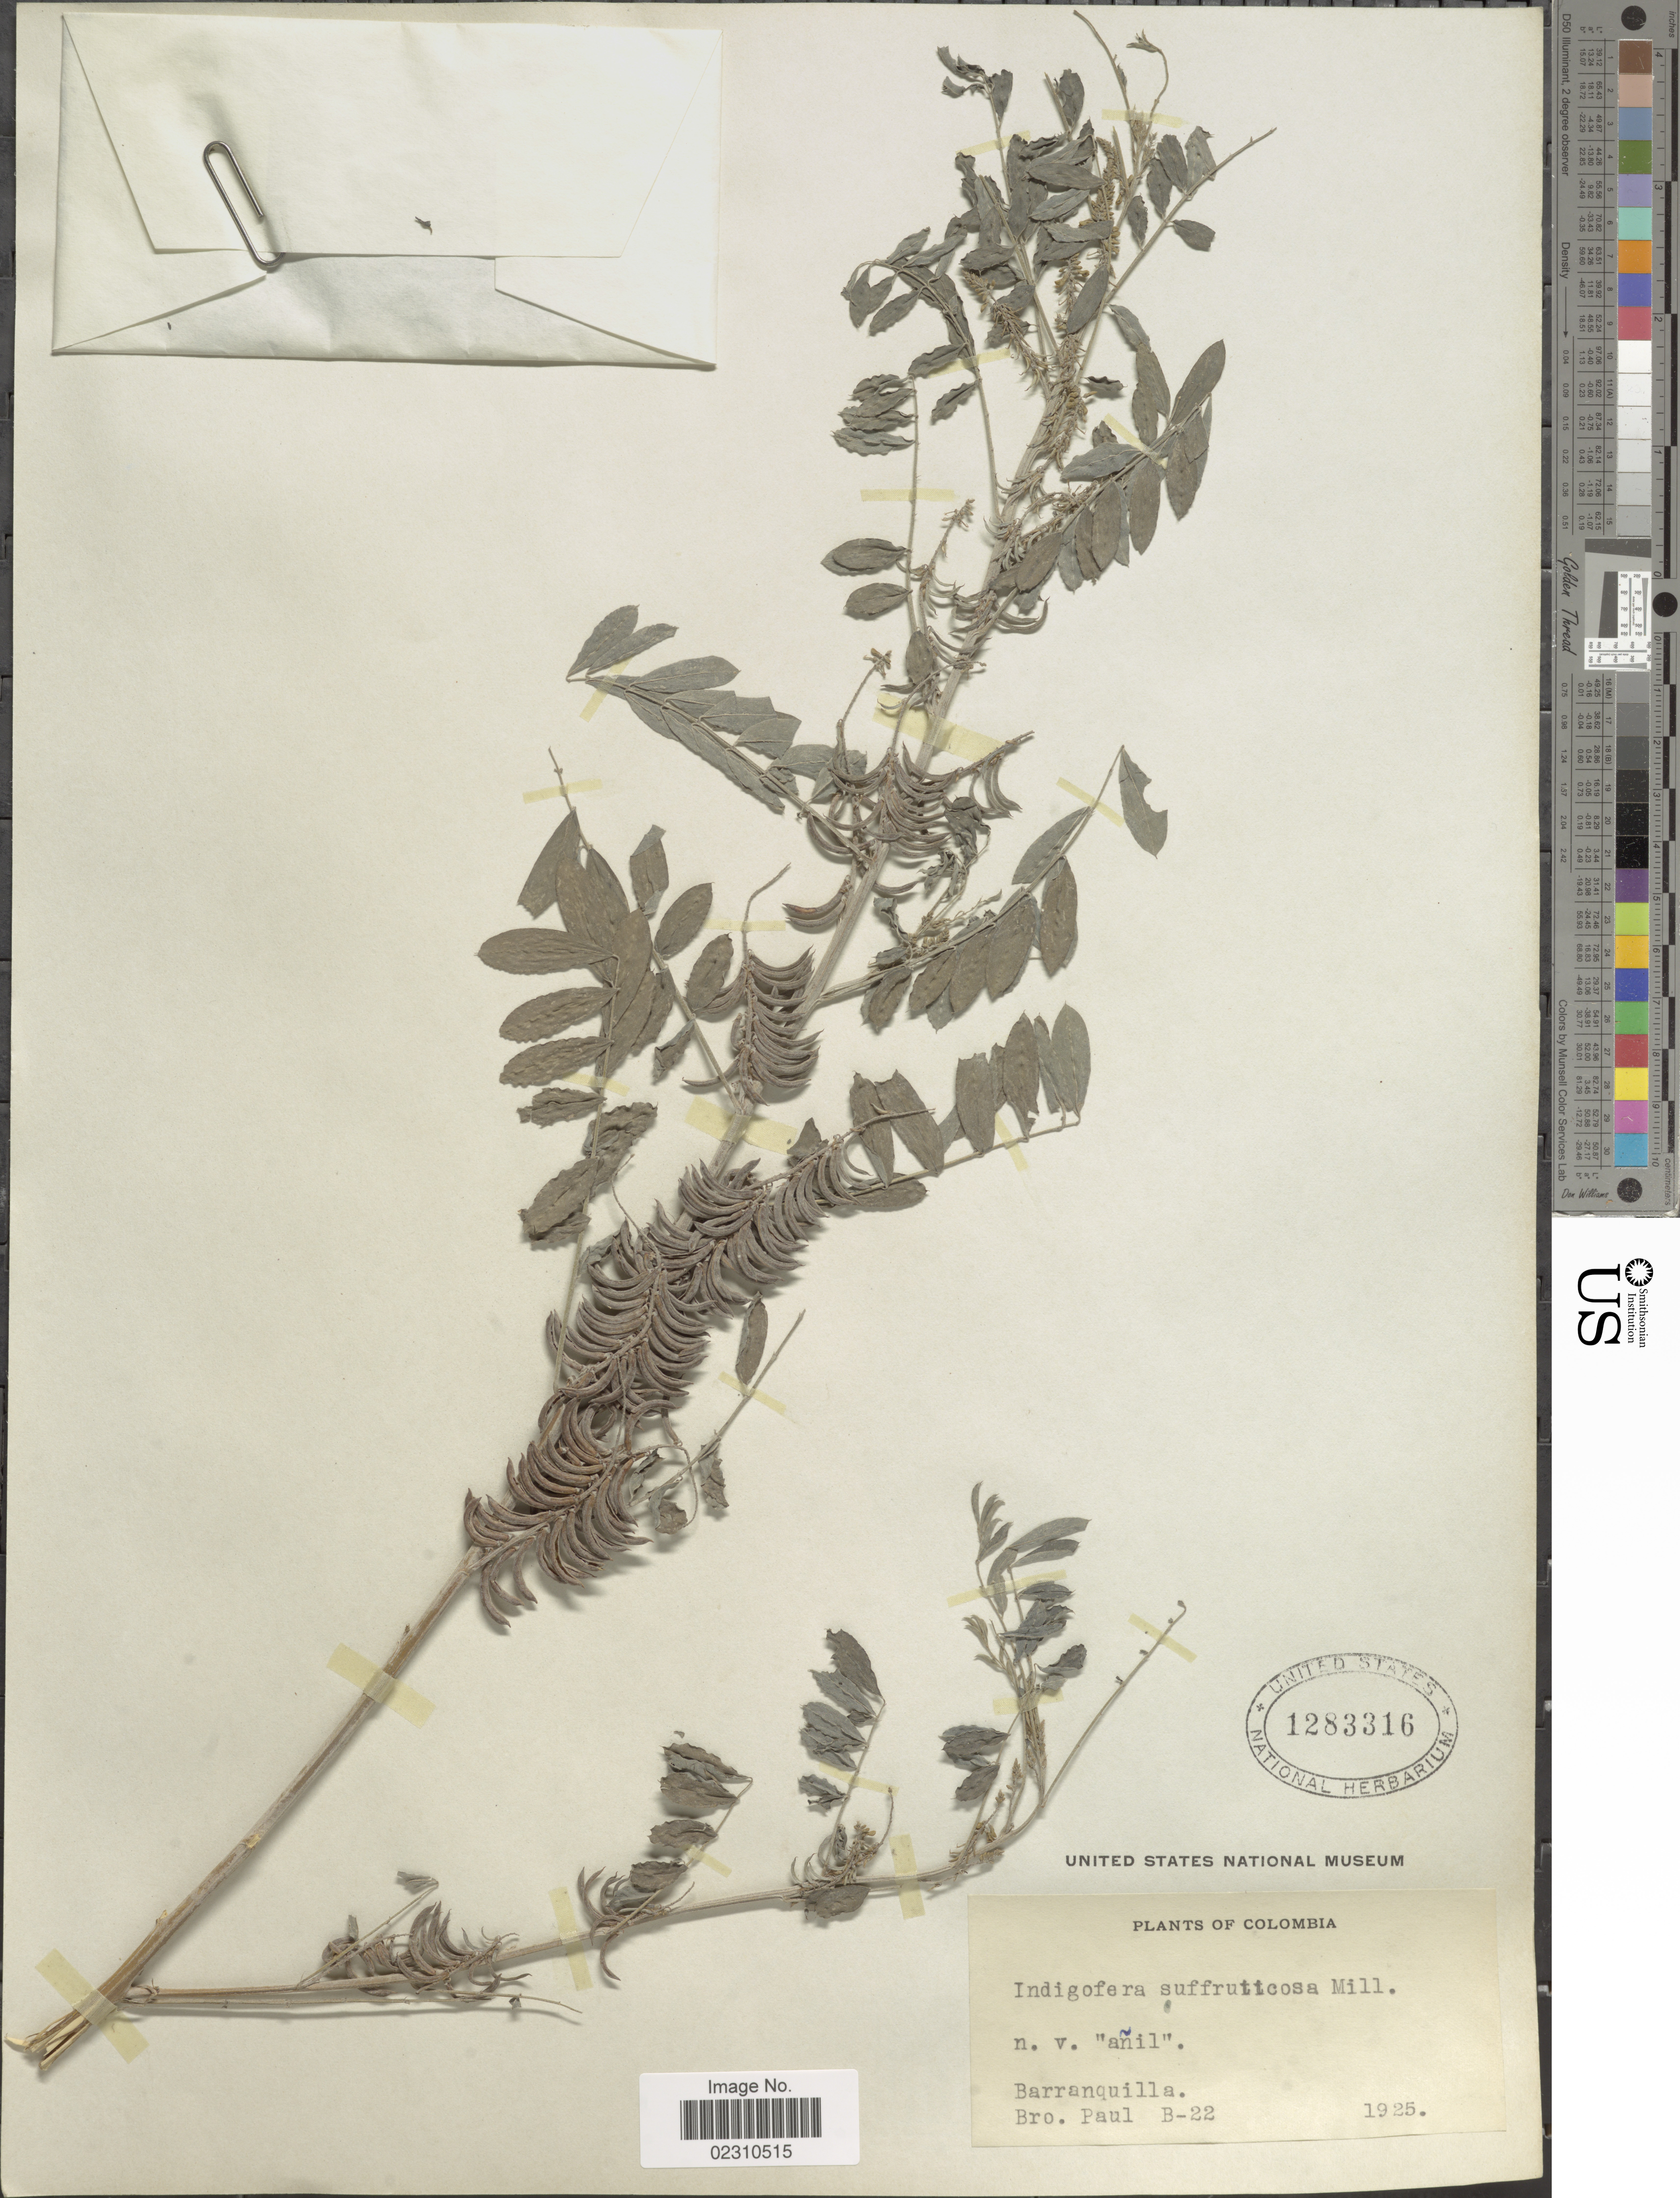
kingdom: Plantae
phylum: Tracheophyta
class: Magnoliopsida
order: Fabales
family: Fabaceae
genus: Indigofera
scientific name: Indigofera suffruticosa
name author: Mill.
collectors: B. Paul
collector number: B-22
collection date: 1925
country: Colombia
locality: Barranquilla.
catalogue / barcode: US 1283316